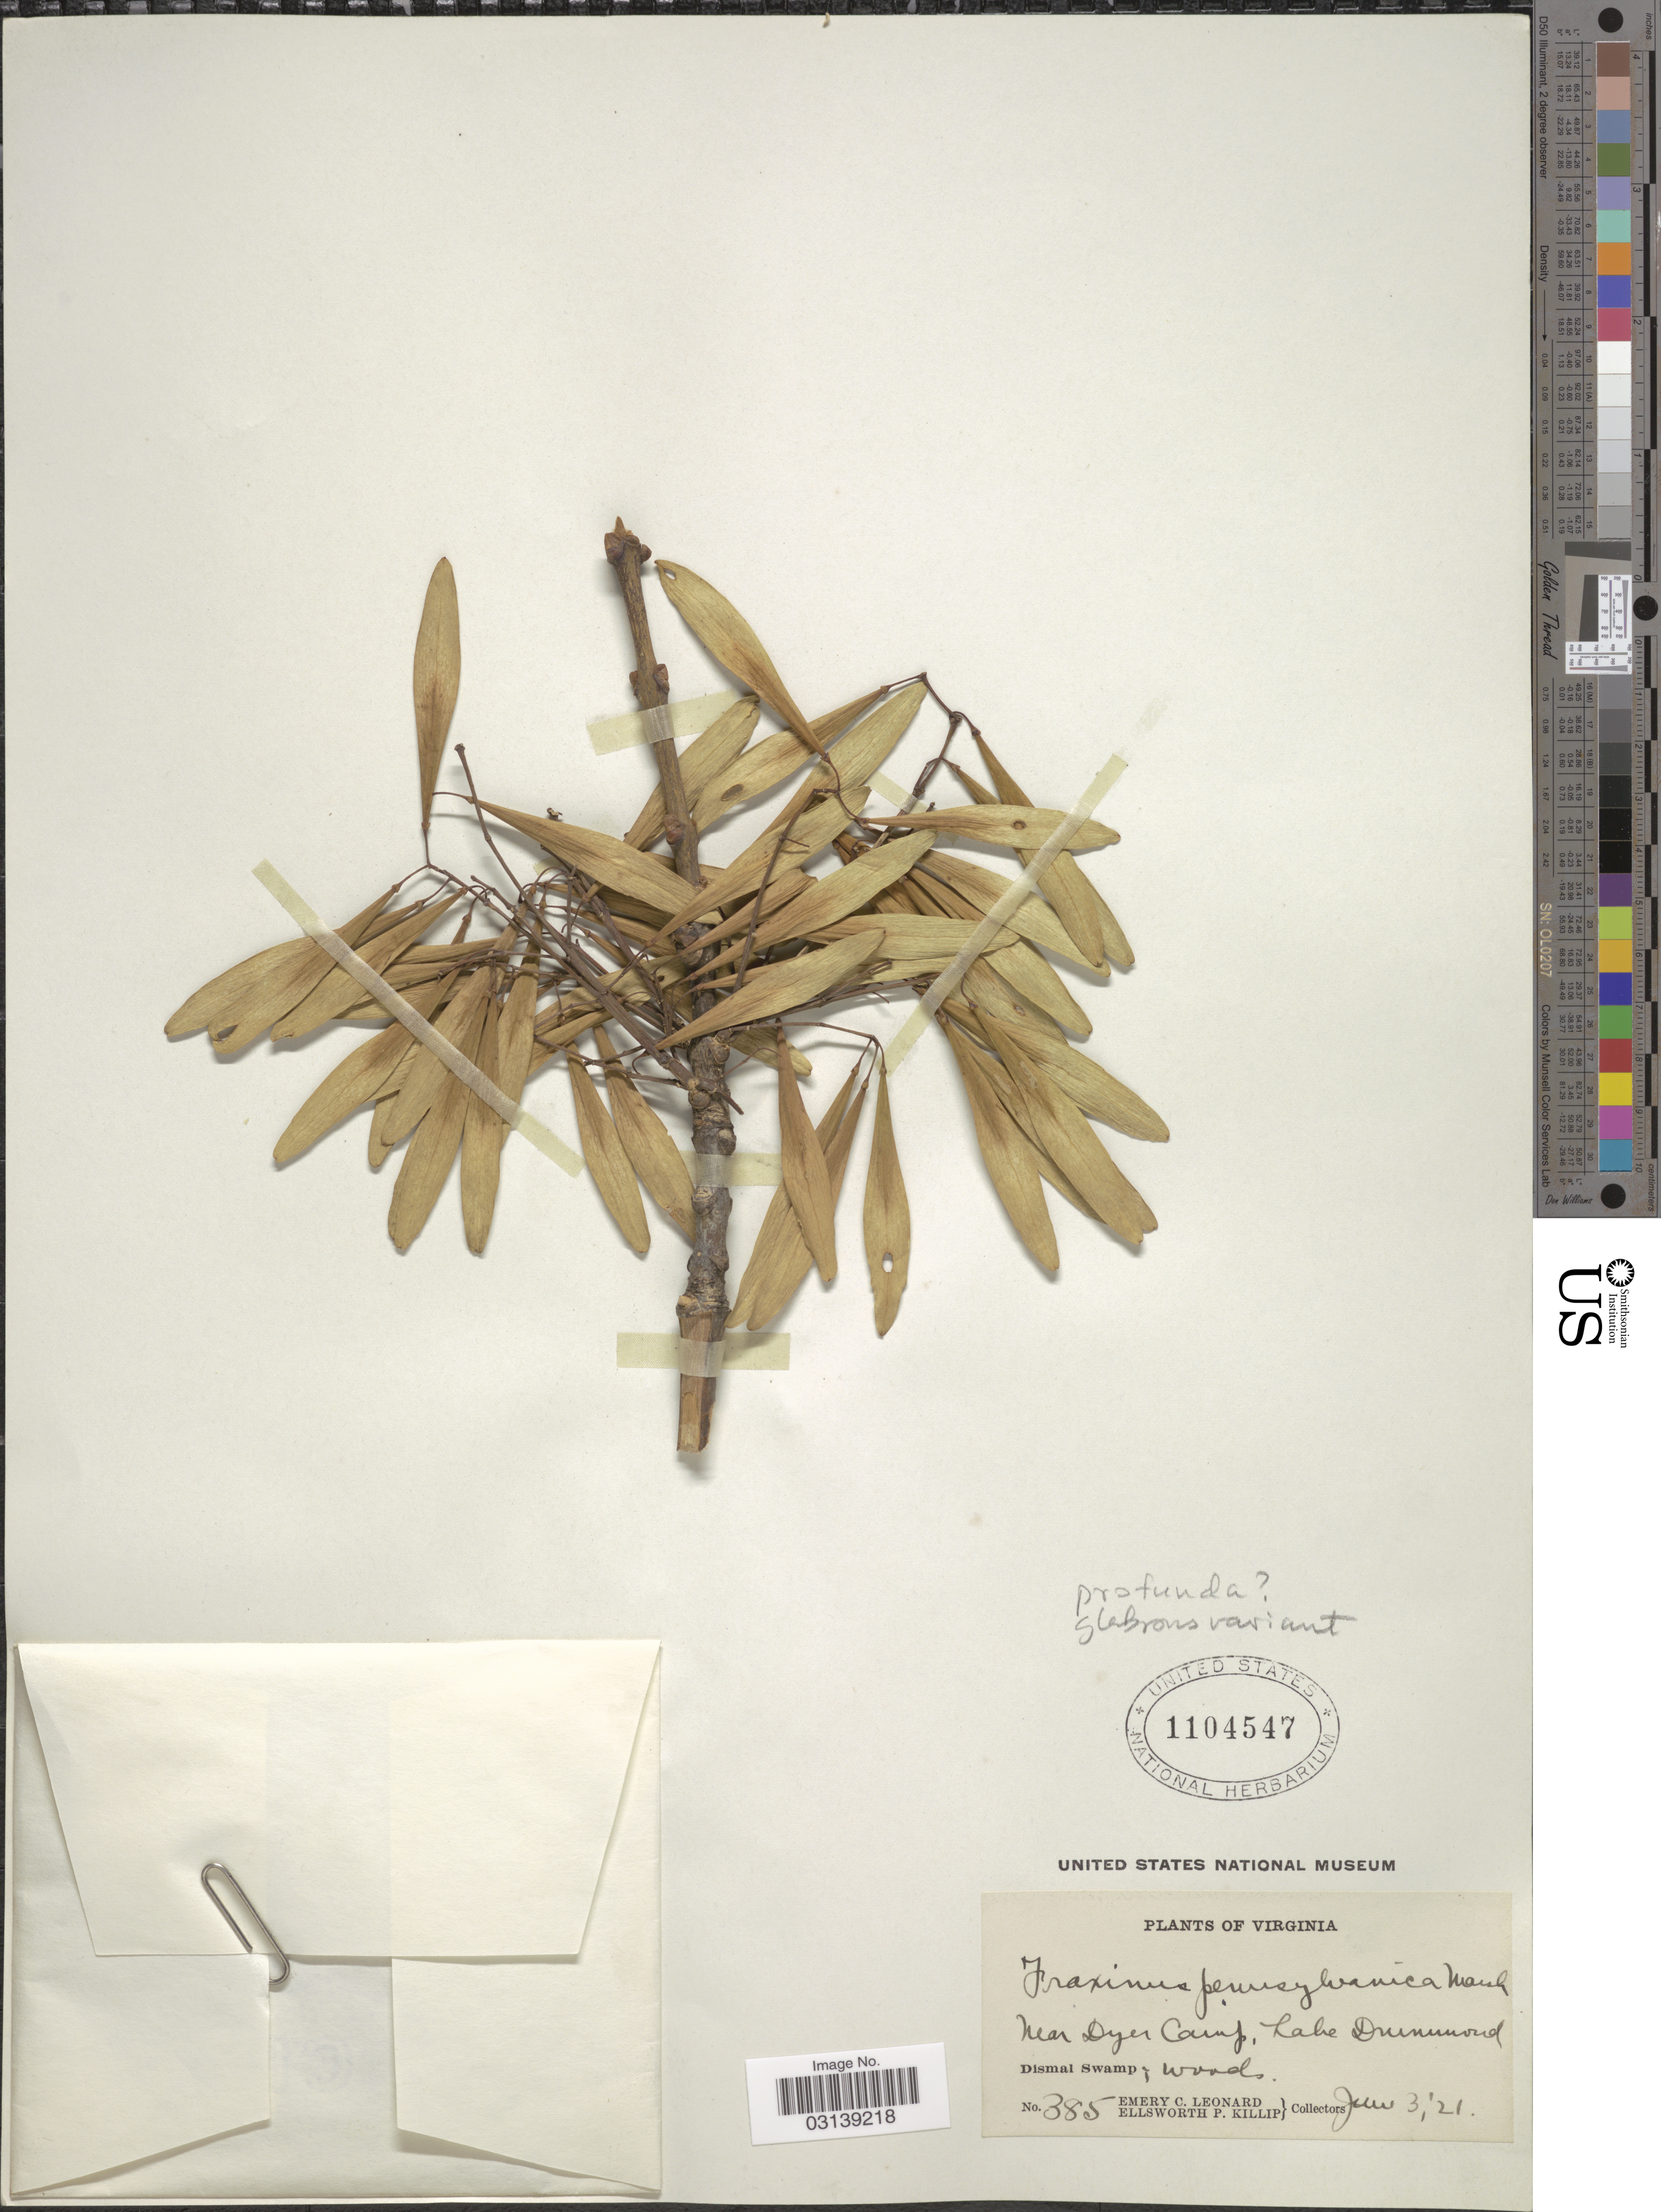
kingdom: Plantae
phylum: Tracheophyta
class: Magnoliopsida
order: Lamiales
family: Oleaceae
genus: Fraxinus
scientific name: Fraxinus profunda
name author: (Bush) Bush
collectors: E. C. Leonard & E. P. Killip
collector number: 385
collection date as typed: Transcribed d/m/y: 3/6/21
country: United States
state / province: Virginia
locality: Near Dyer Camp, Lake Drummond, Dismal Swamp; woods.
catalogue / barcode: US 1104547